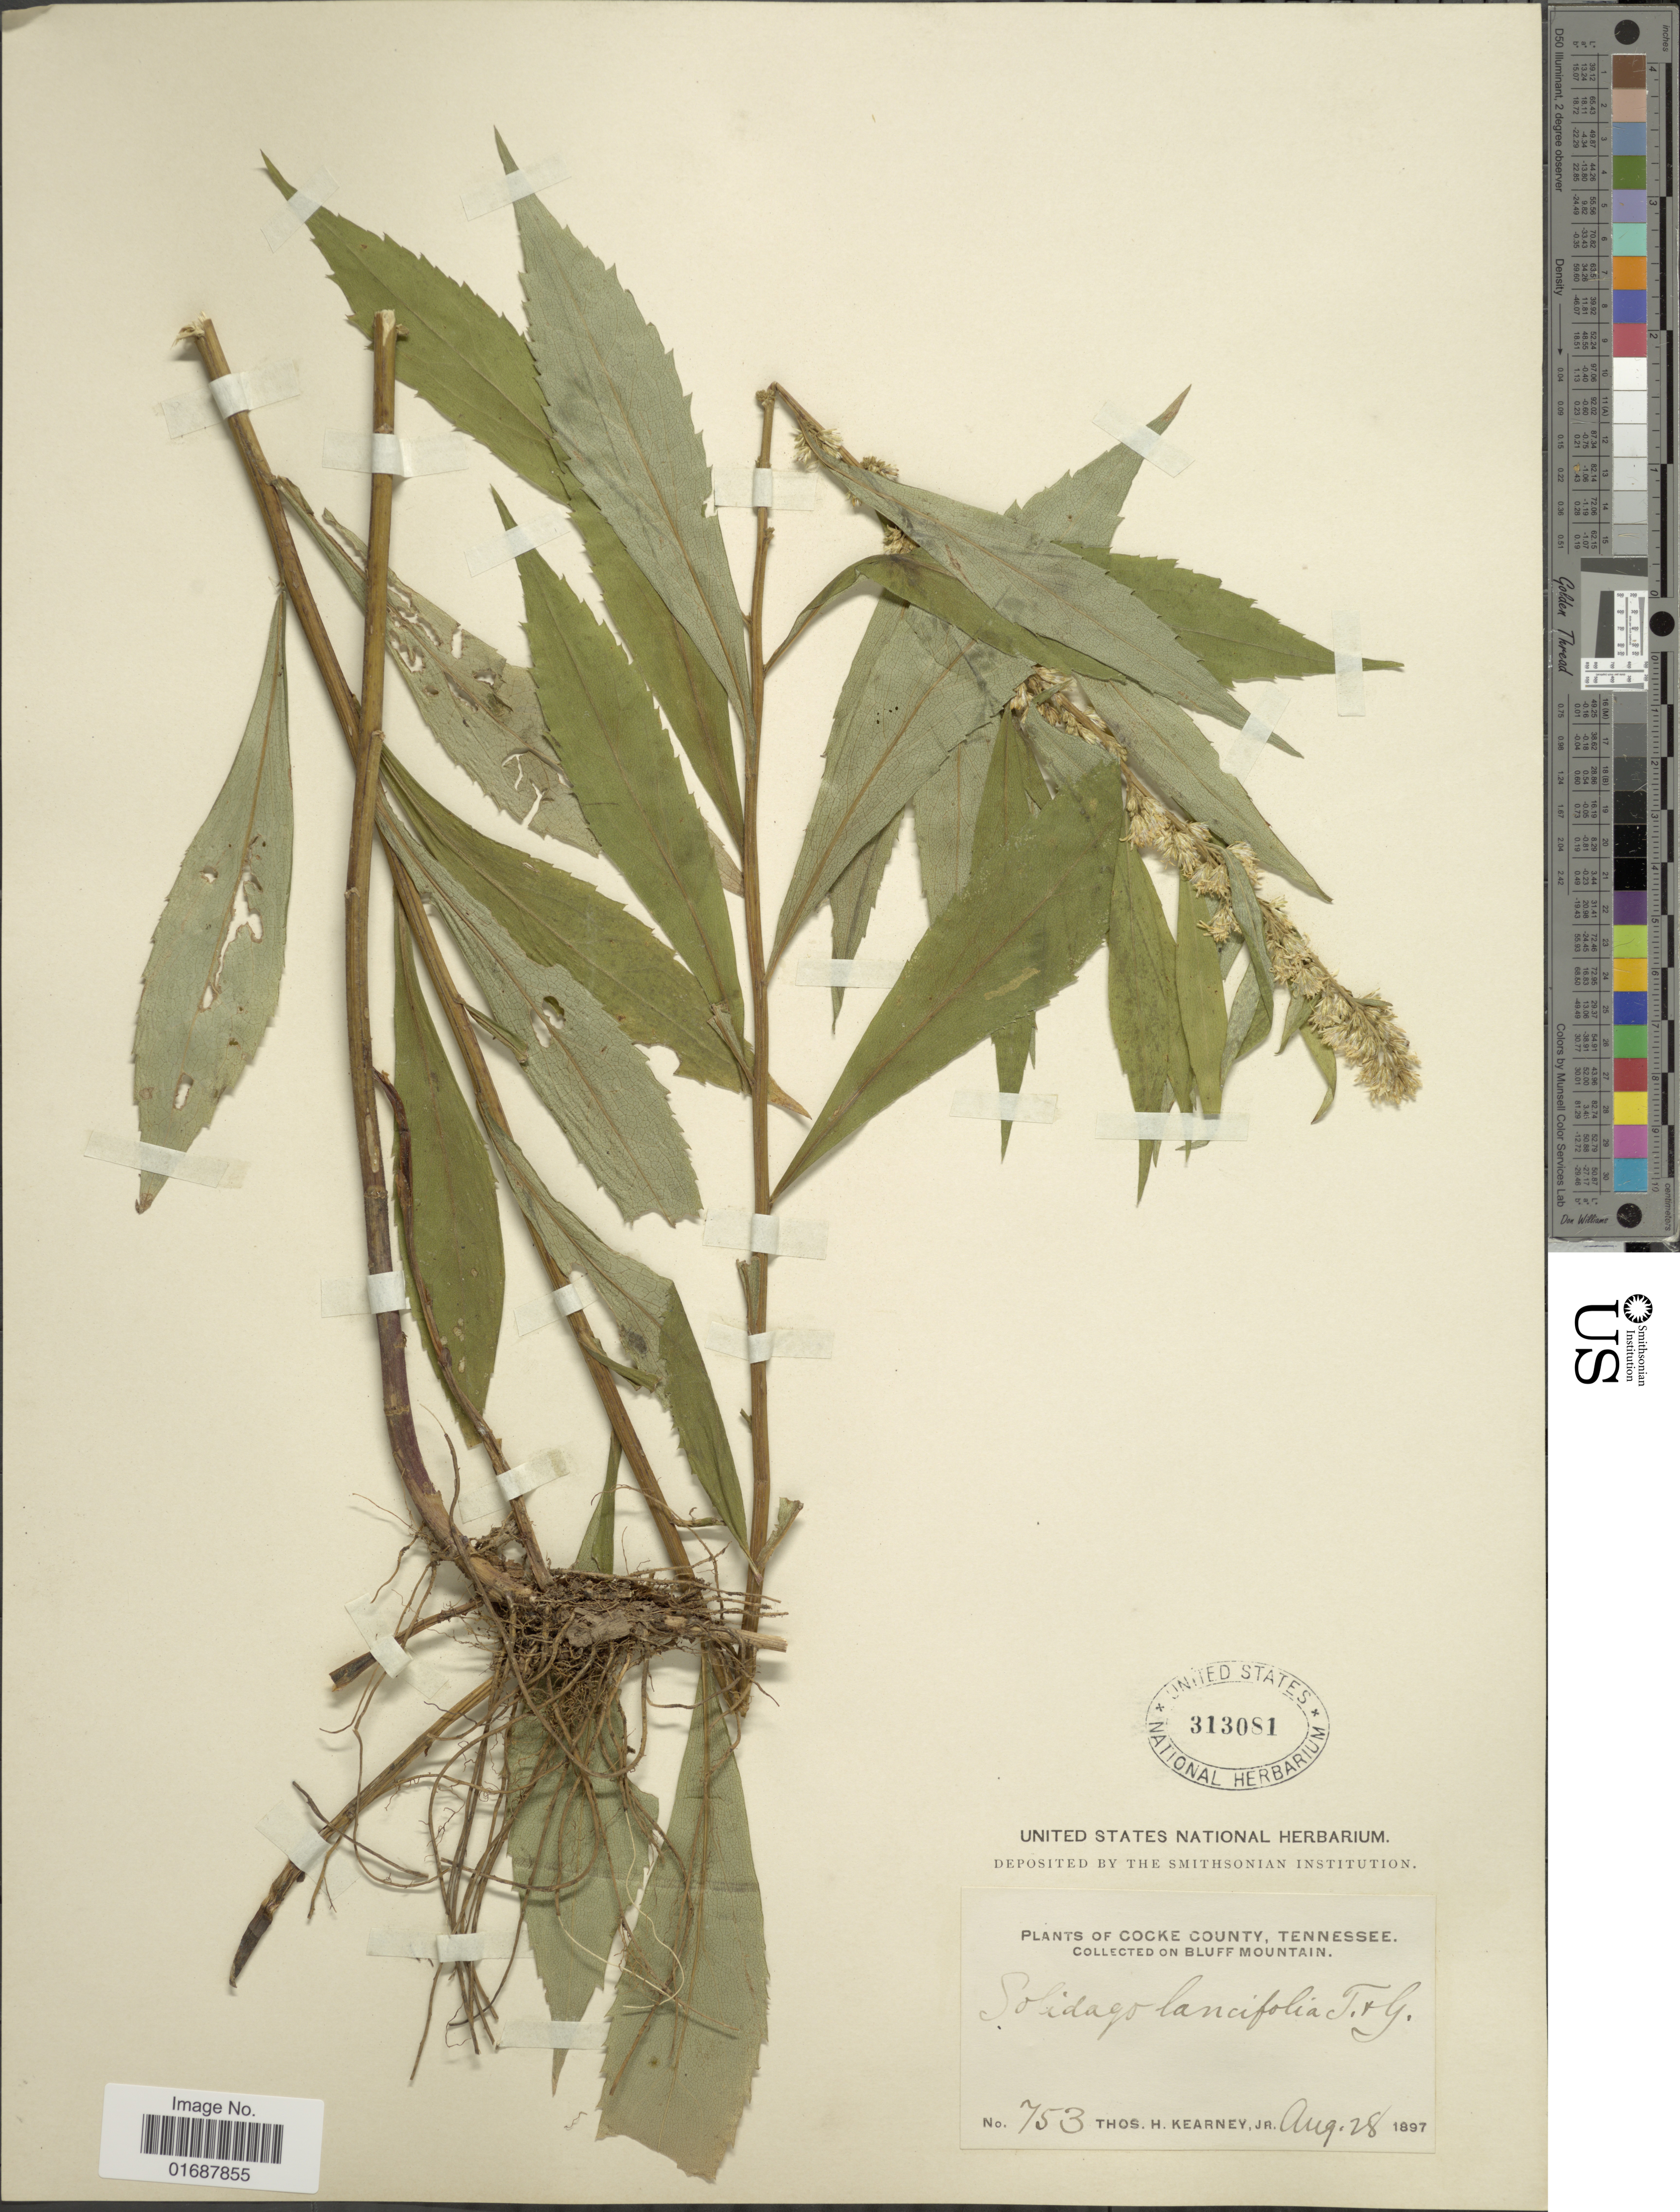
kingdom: Plantae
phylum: Tracheophyta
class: Magnoliopsida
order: Asterales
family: Asteraceae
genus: Solidago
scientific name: Solidago lancifolia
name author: (Torr. & A. Gray) Chapman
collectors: T. H. Kearney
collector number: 753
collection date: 1897-08-28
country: United States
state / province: Tennessee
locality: Cocke County, Bluff Mountain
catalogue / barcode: US 313081